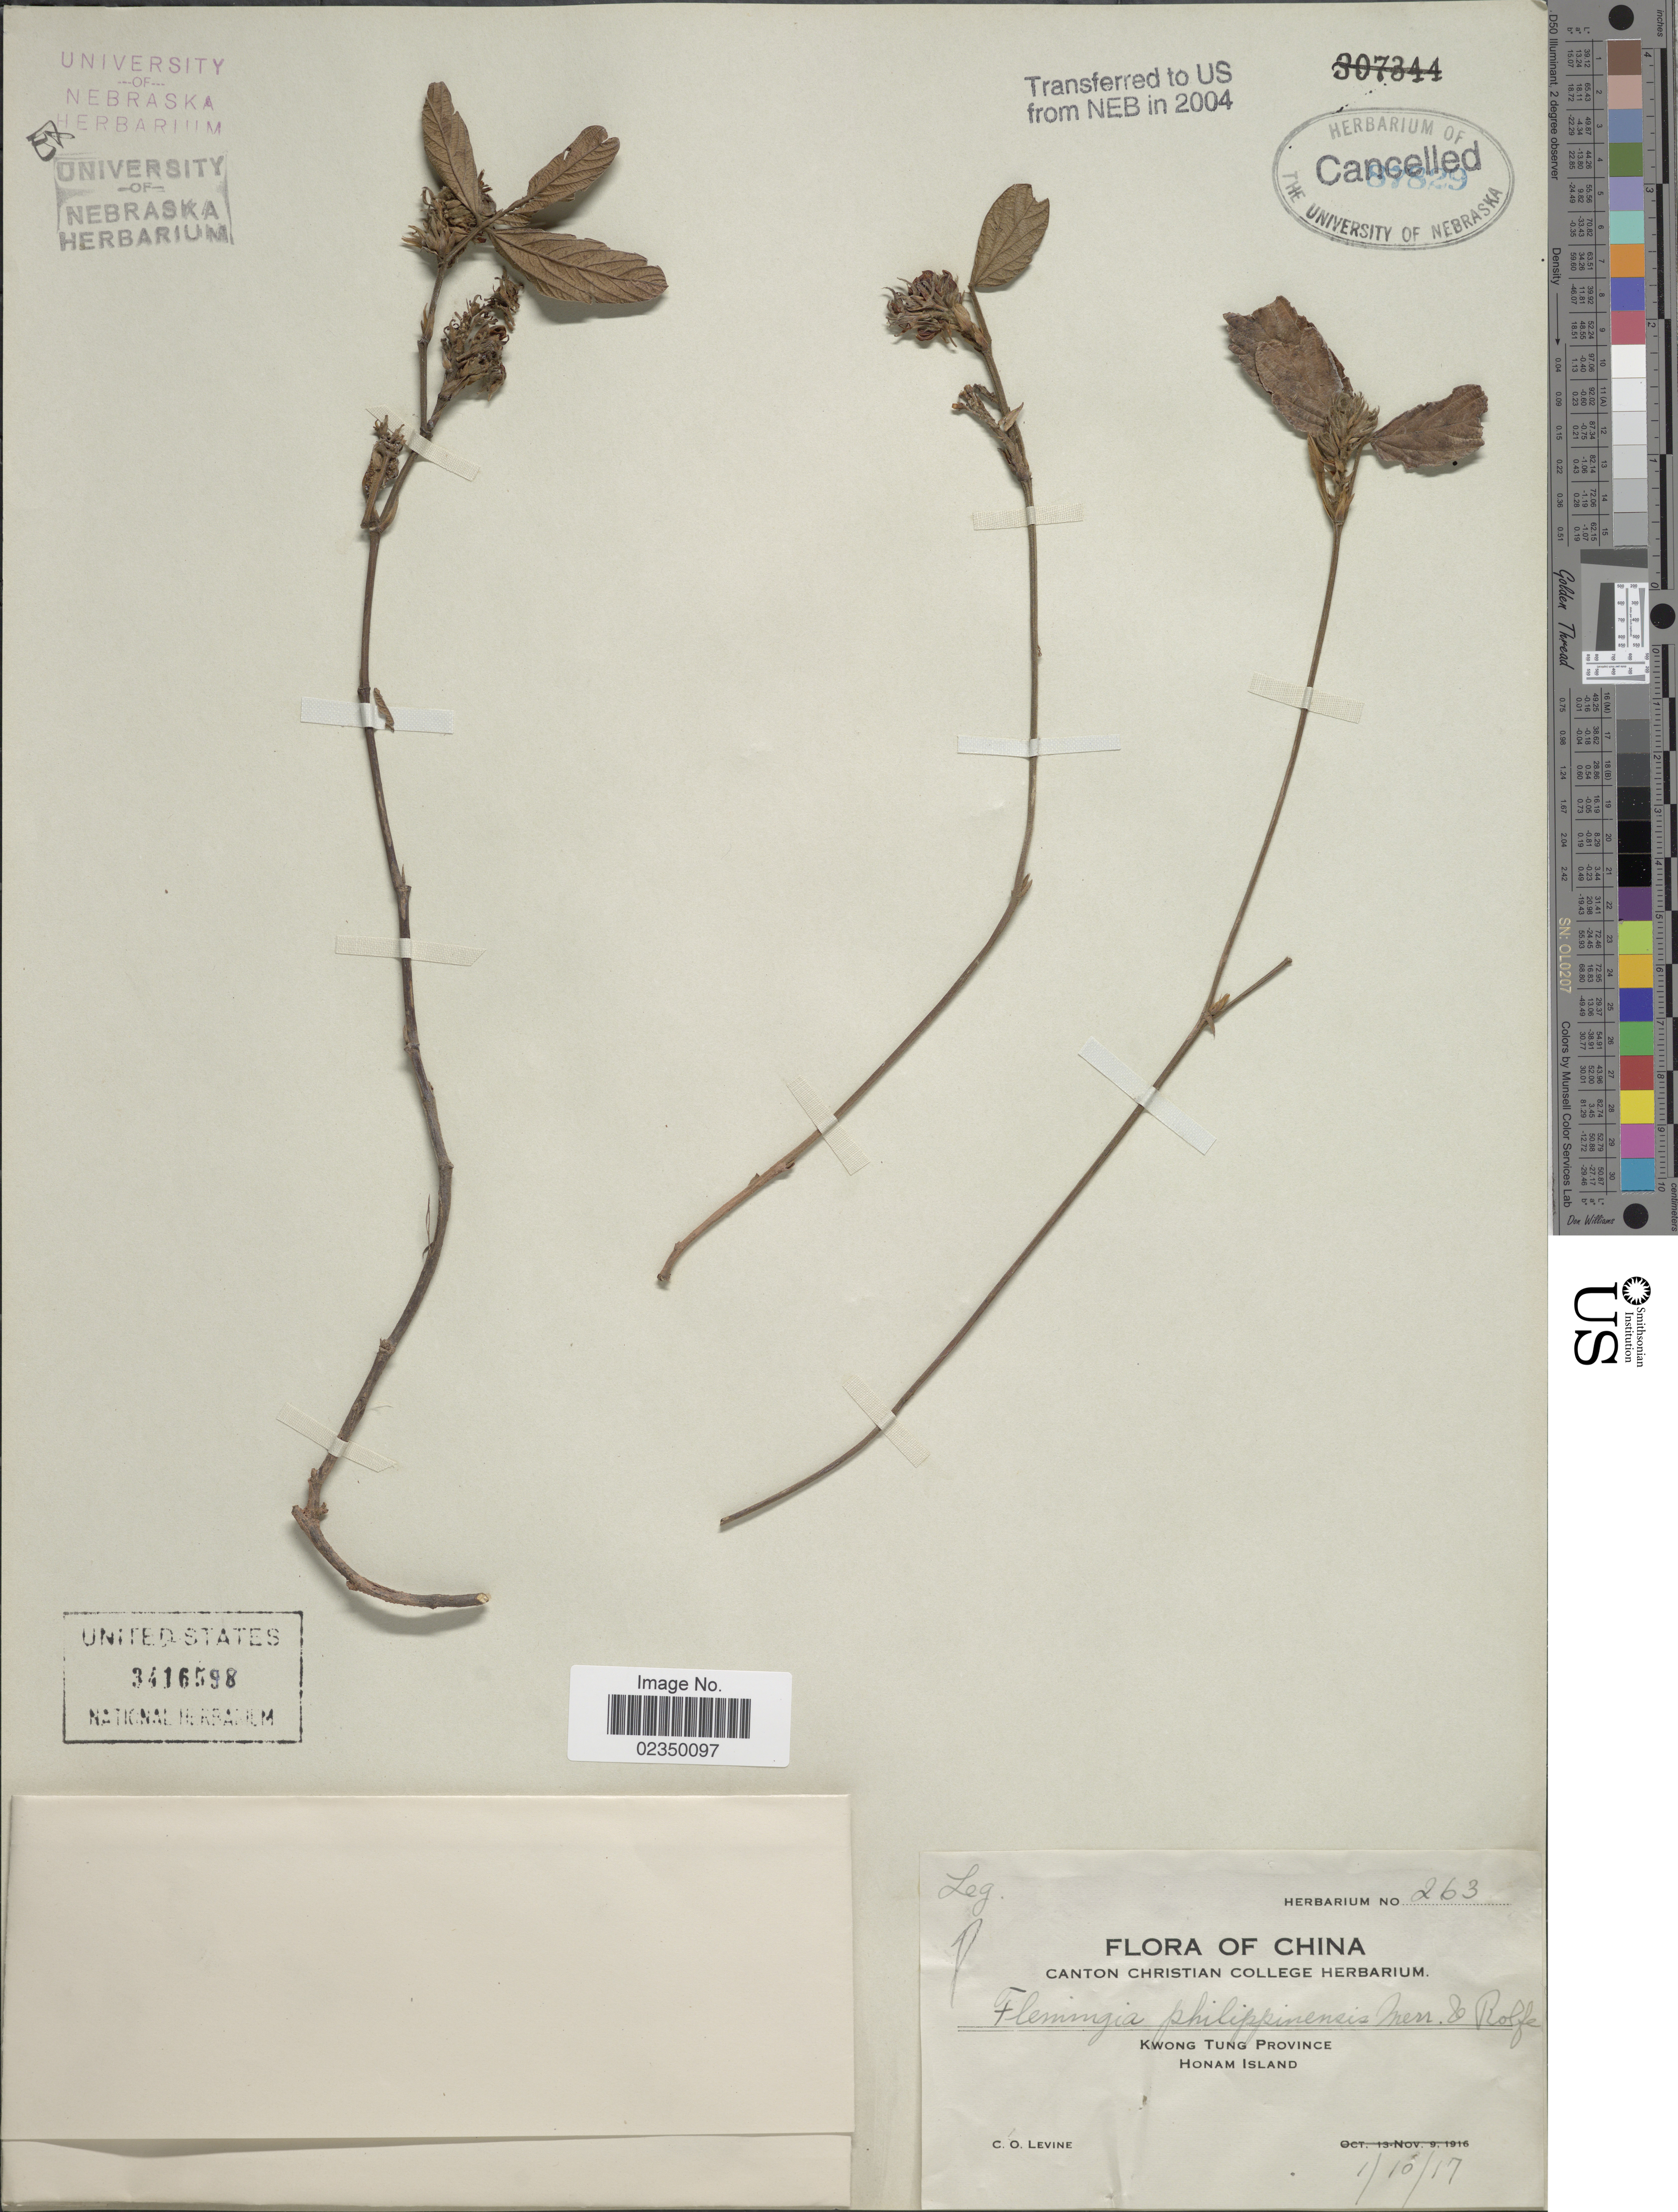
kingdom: Plantae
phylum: Tracheophyta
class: Magnoliopsida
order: Fabales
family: Fabaceae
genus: Flemingia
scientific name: Flemingia philippinensis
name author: Merr. & Rolfe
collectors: C. O. Levine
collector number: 263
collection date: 1917-01-10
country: China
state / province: Guangdong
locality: Kwong Tung Province, Honam Island.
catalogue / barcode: US 3416598